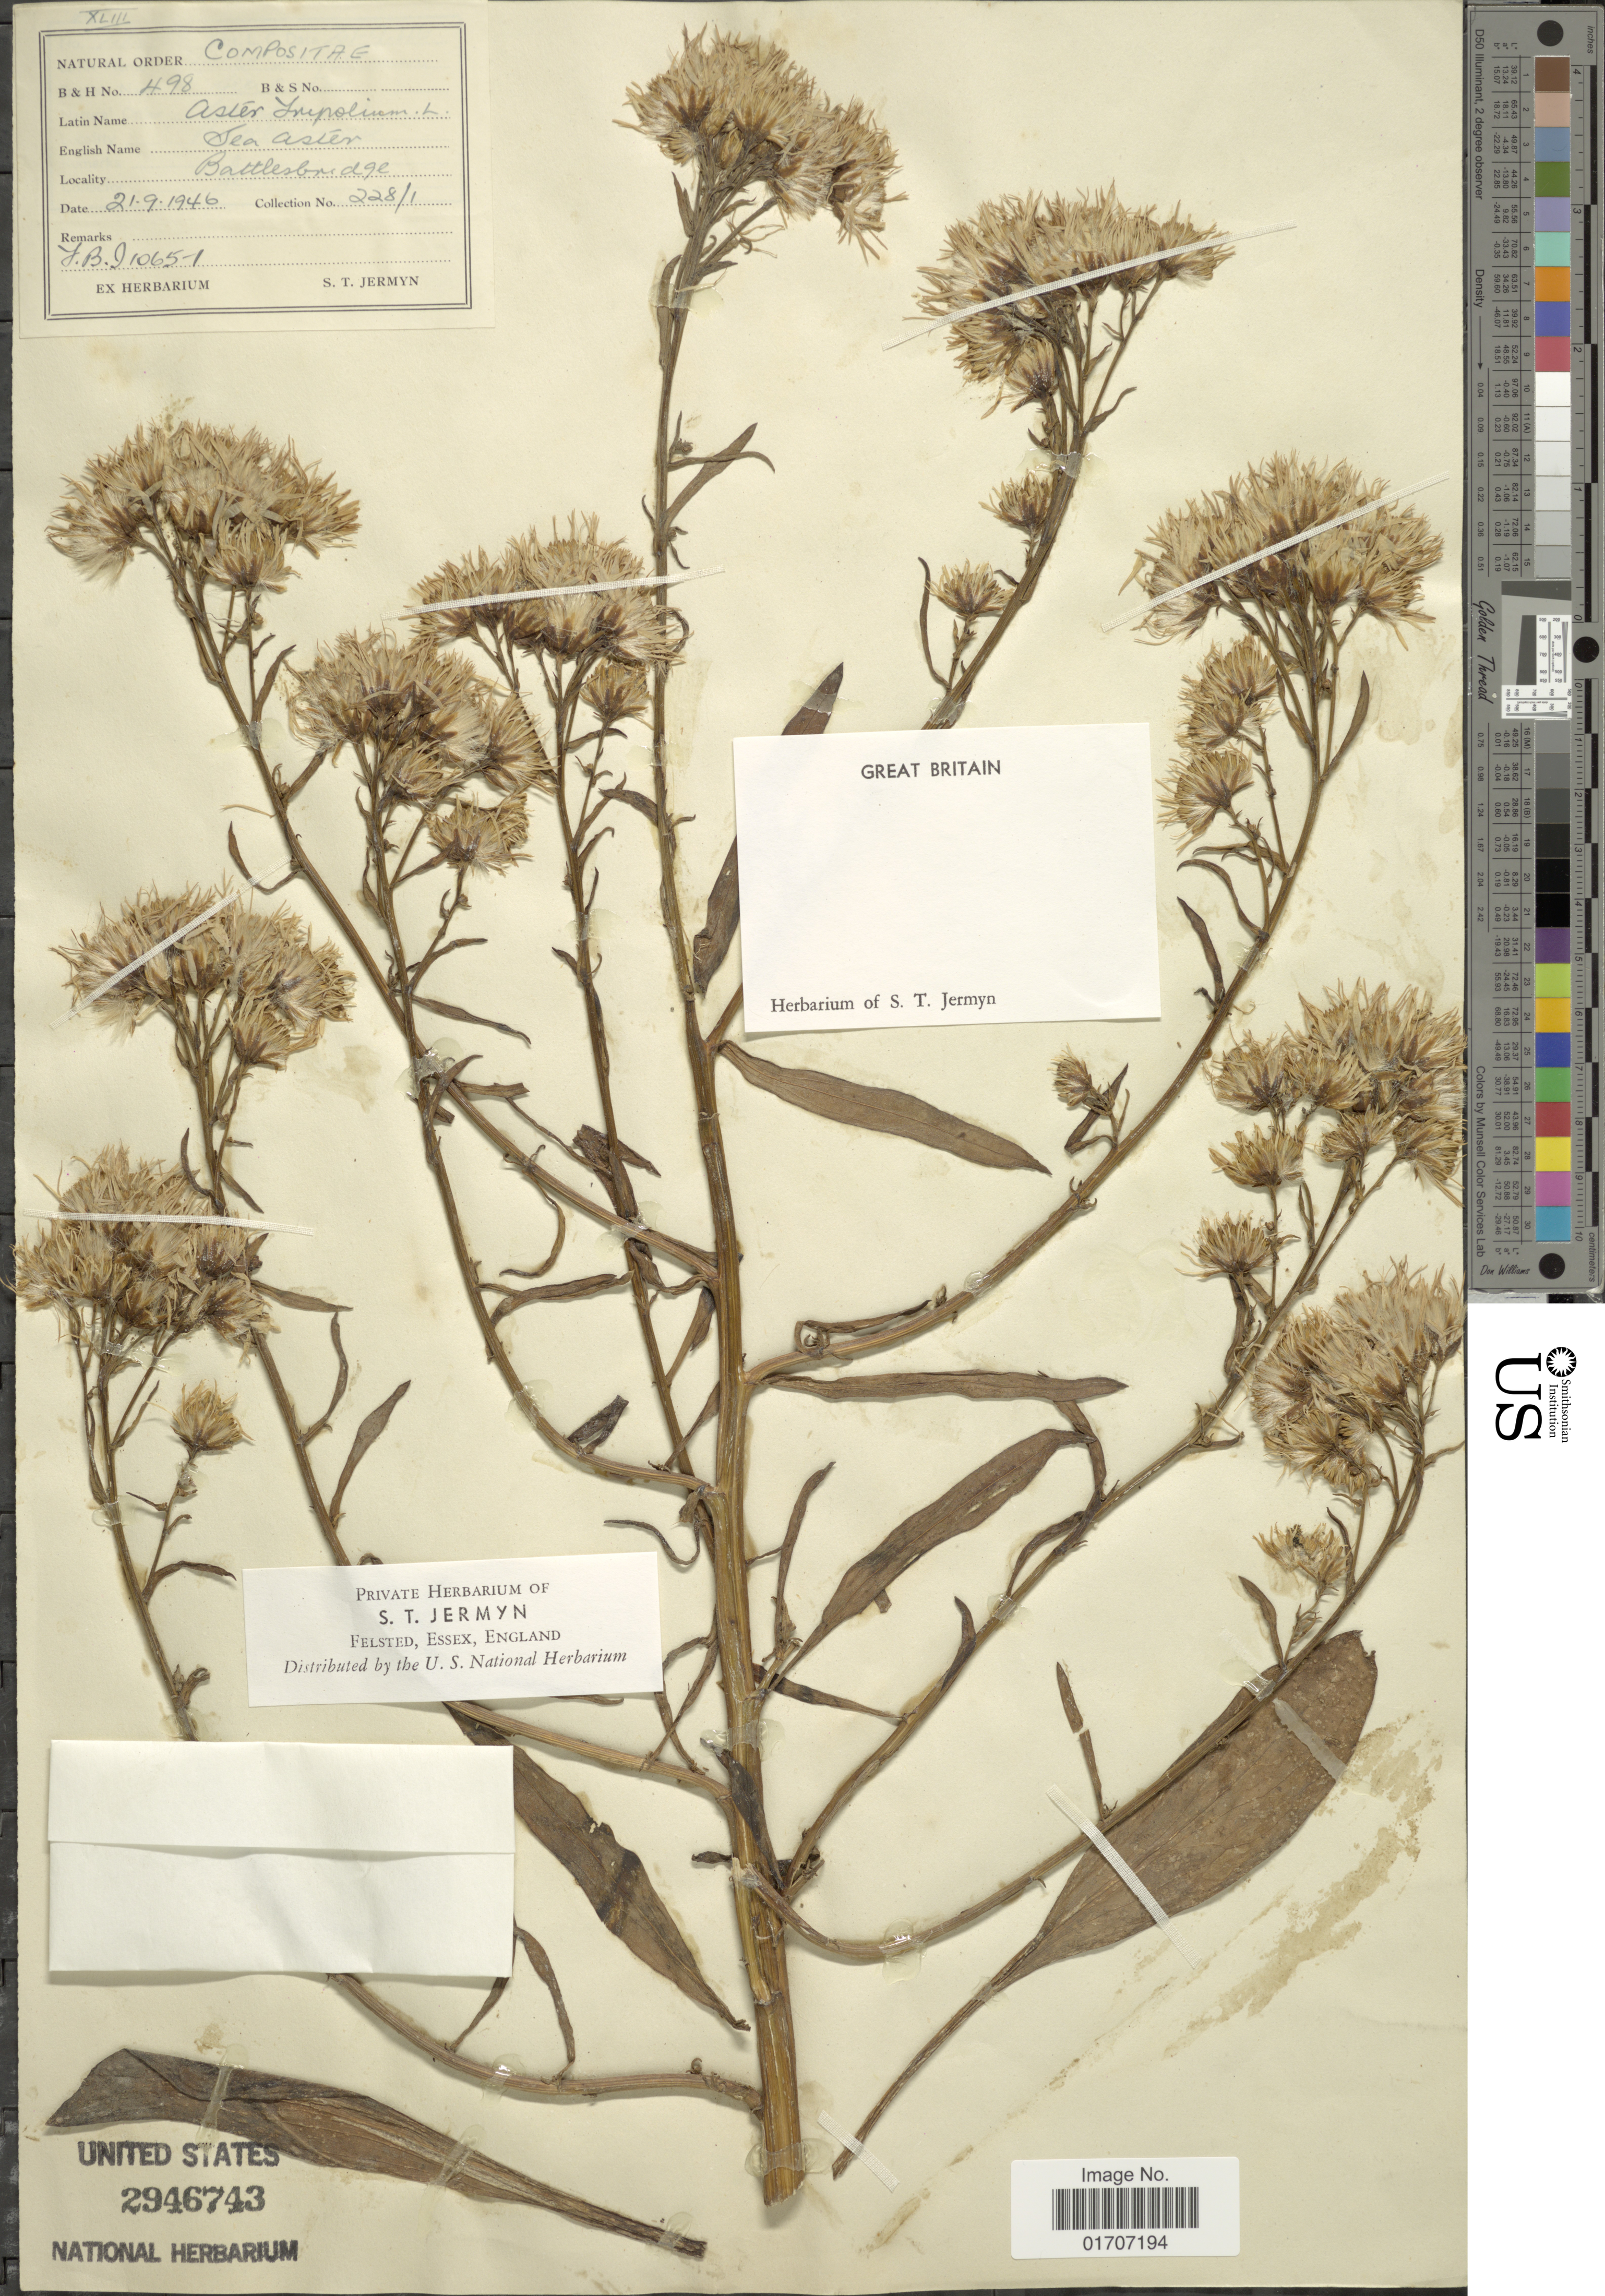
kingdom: Plantae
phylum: Tracheophyta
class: Magnoliopsida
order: Asterales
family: Asteraceae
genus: Tripolium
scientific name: Tripolium pannonicum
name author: (Jacq.) Dobrocz.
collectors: S. Jermyn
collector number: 228/1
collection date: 1946-09-21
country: United Kingdom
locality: Battlesbridge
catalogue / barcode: US 2946743